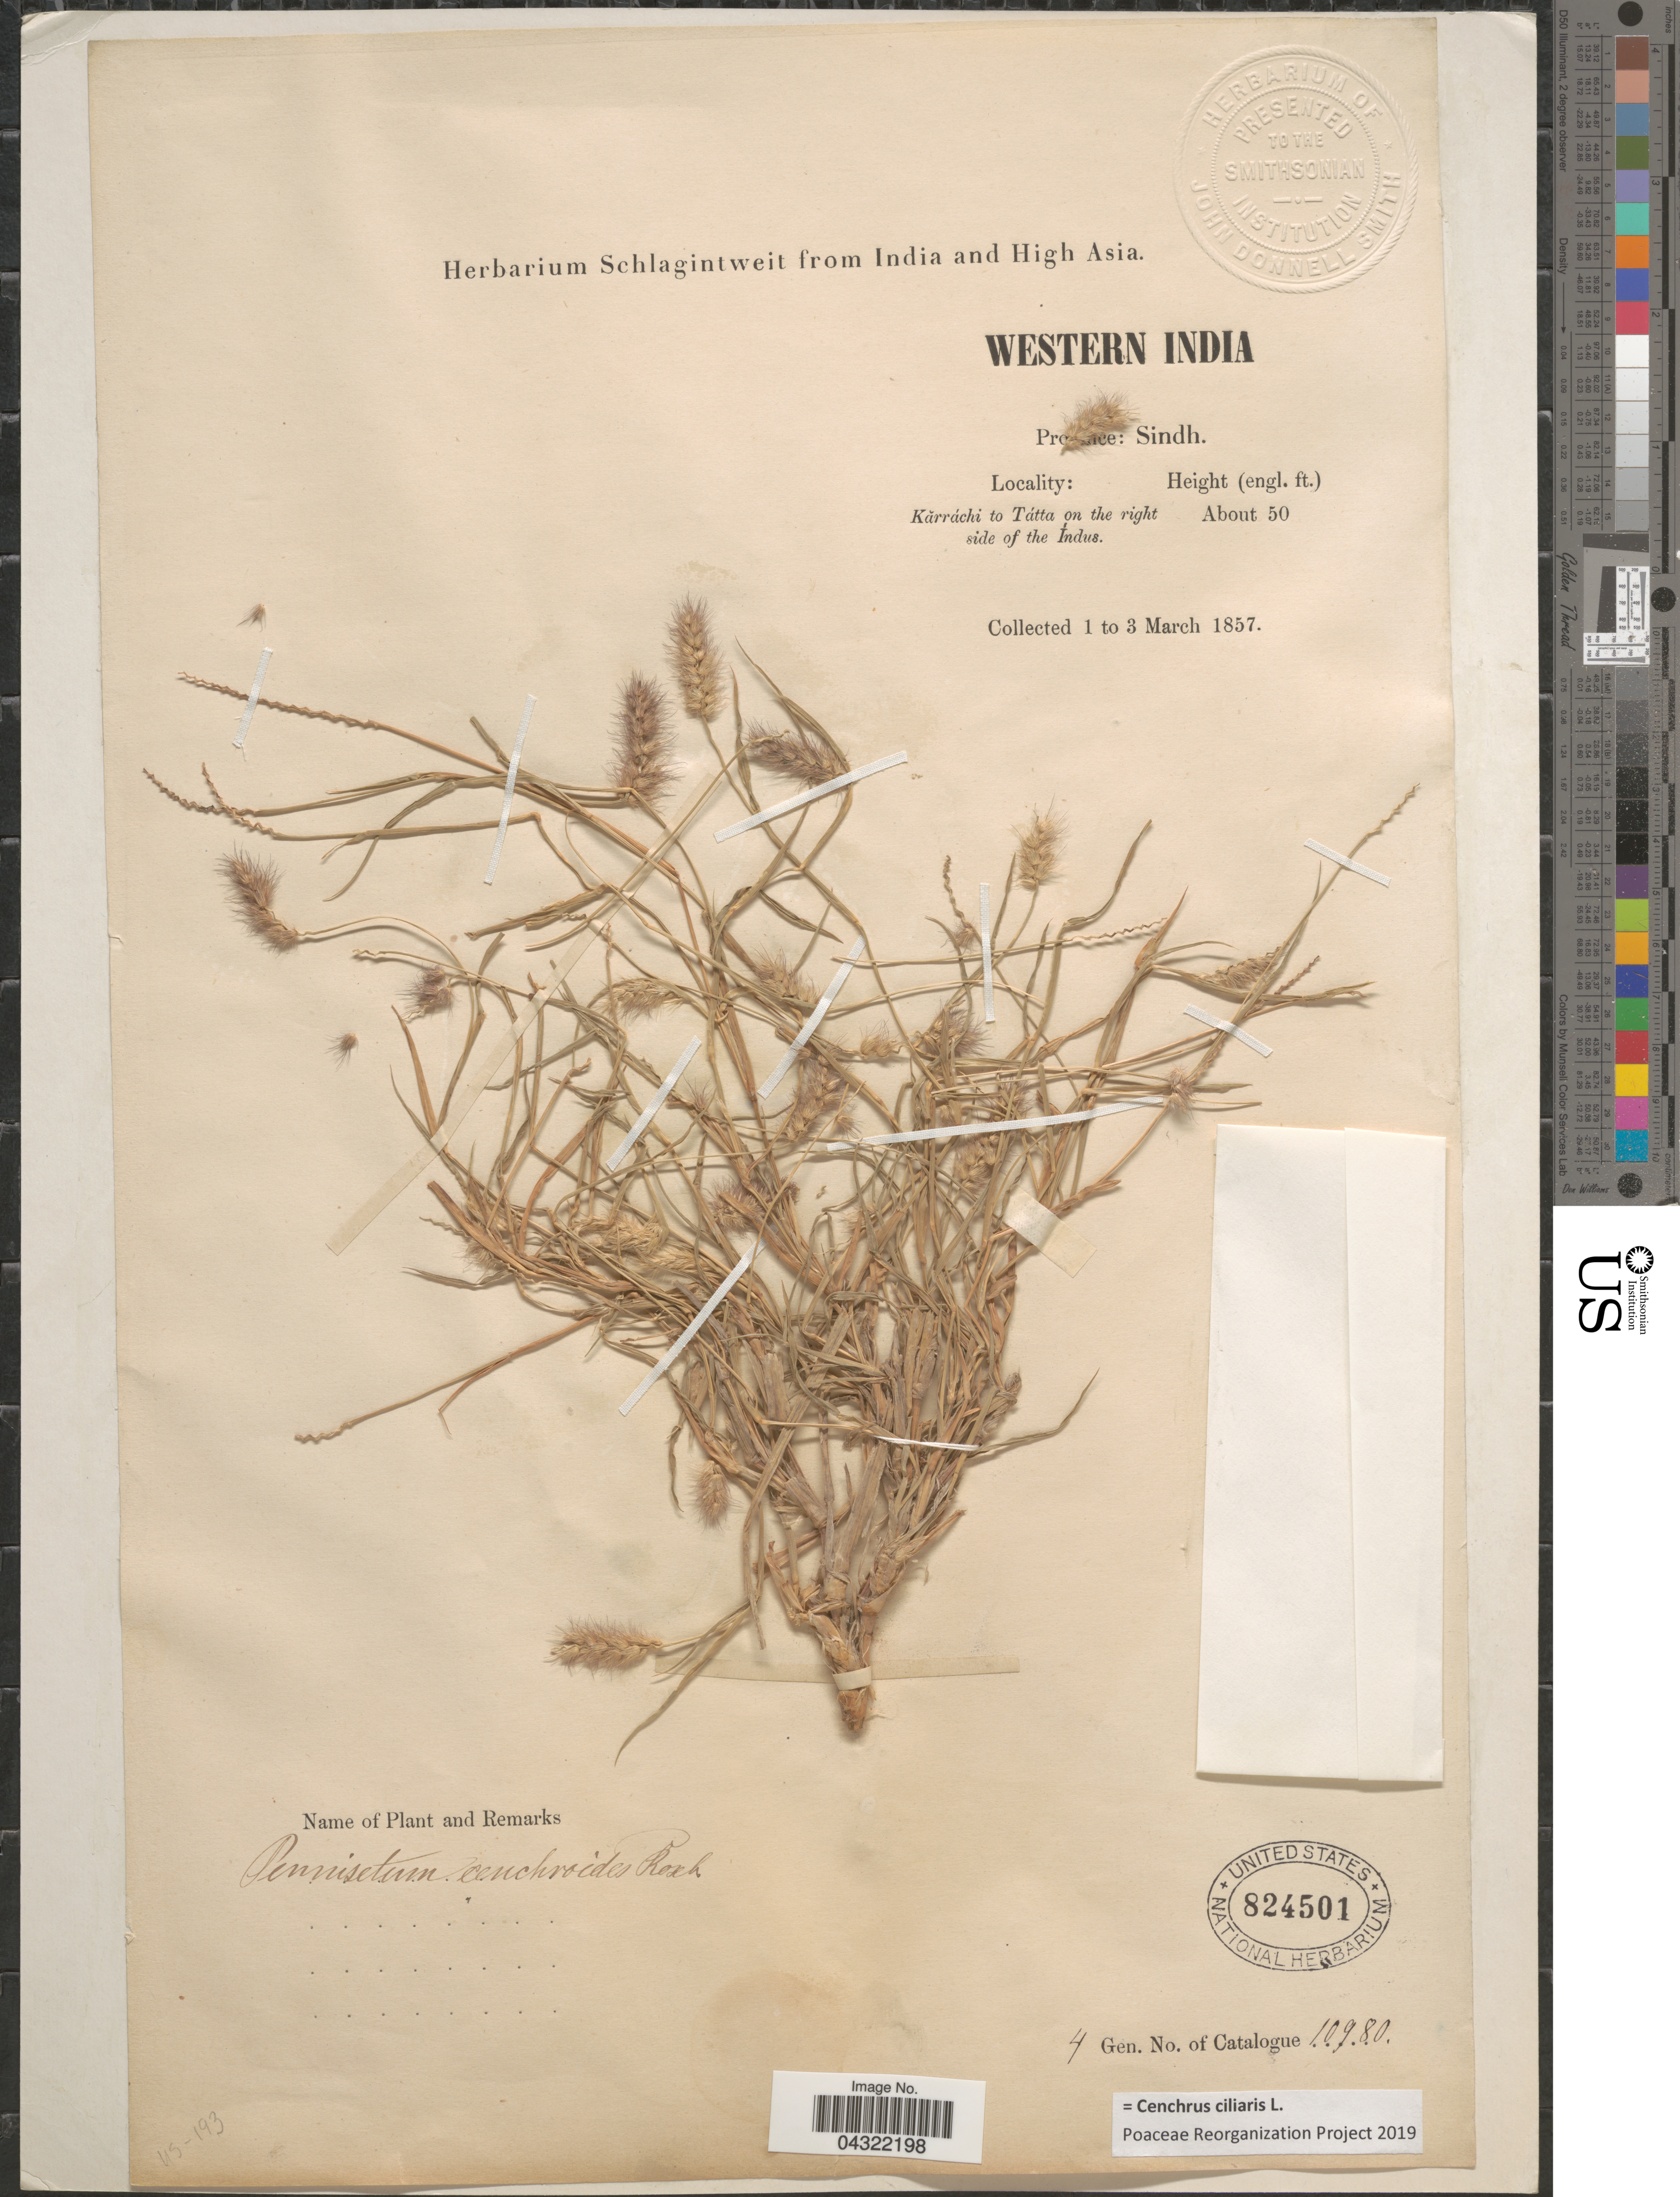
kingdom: Plantae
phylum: Tracheophyta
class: Liliopsida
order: Poales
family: Poaceae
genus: Cenchrus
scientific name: Cenchrus ciliaris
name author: L.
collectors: ex herb. Schlagintweit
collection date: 1857-03-01/1857-03-03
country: Pakistan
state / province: Sindh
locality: Western India. Kărráchi to Tátta on the right side of the Índus.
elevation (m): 15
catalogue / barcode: US 824501